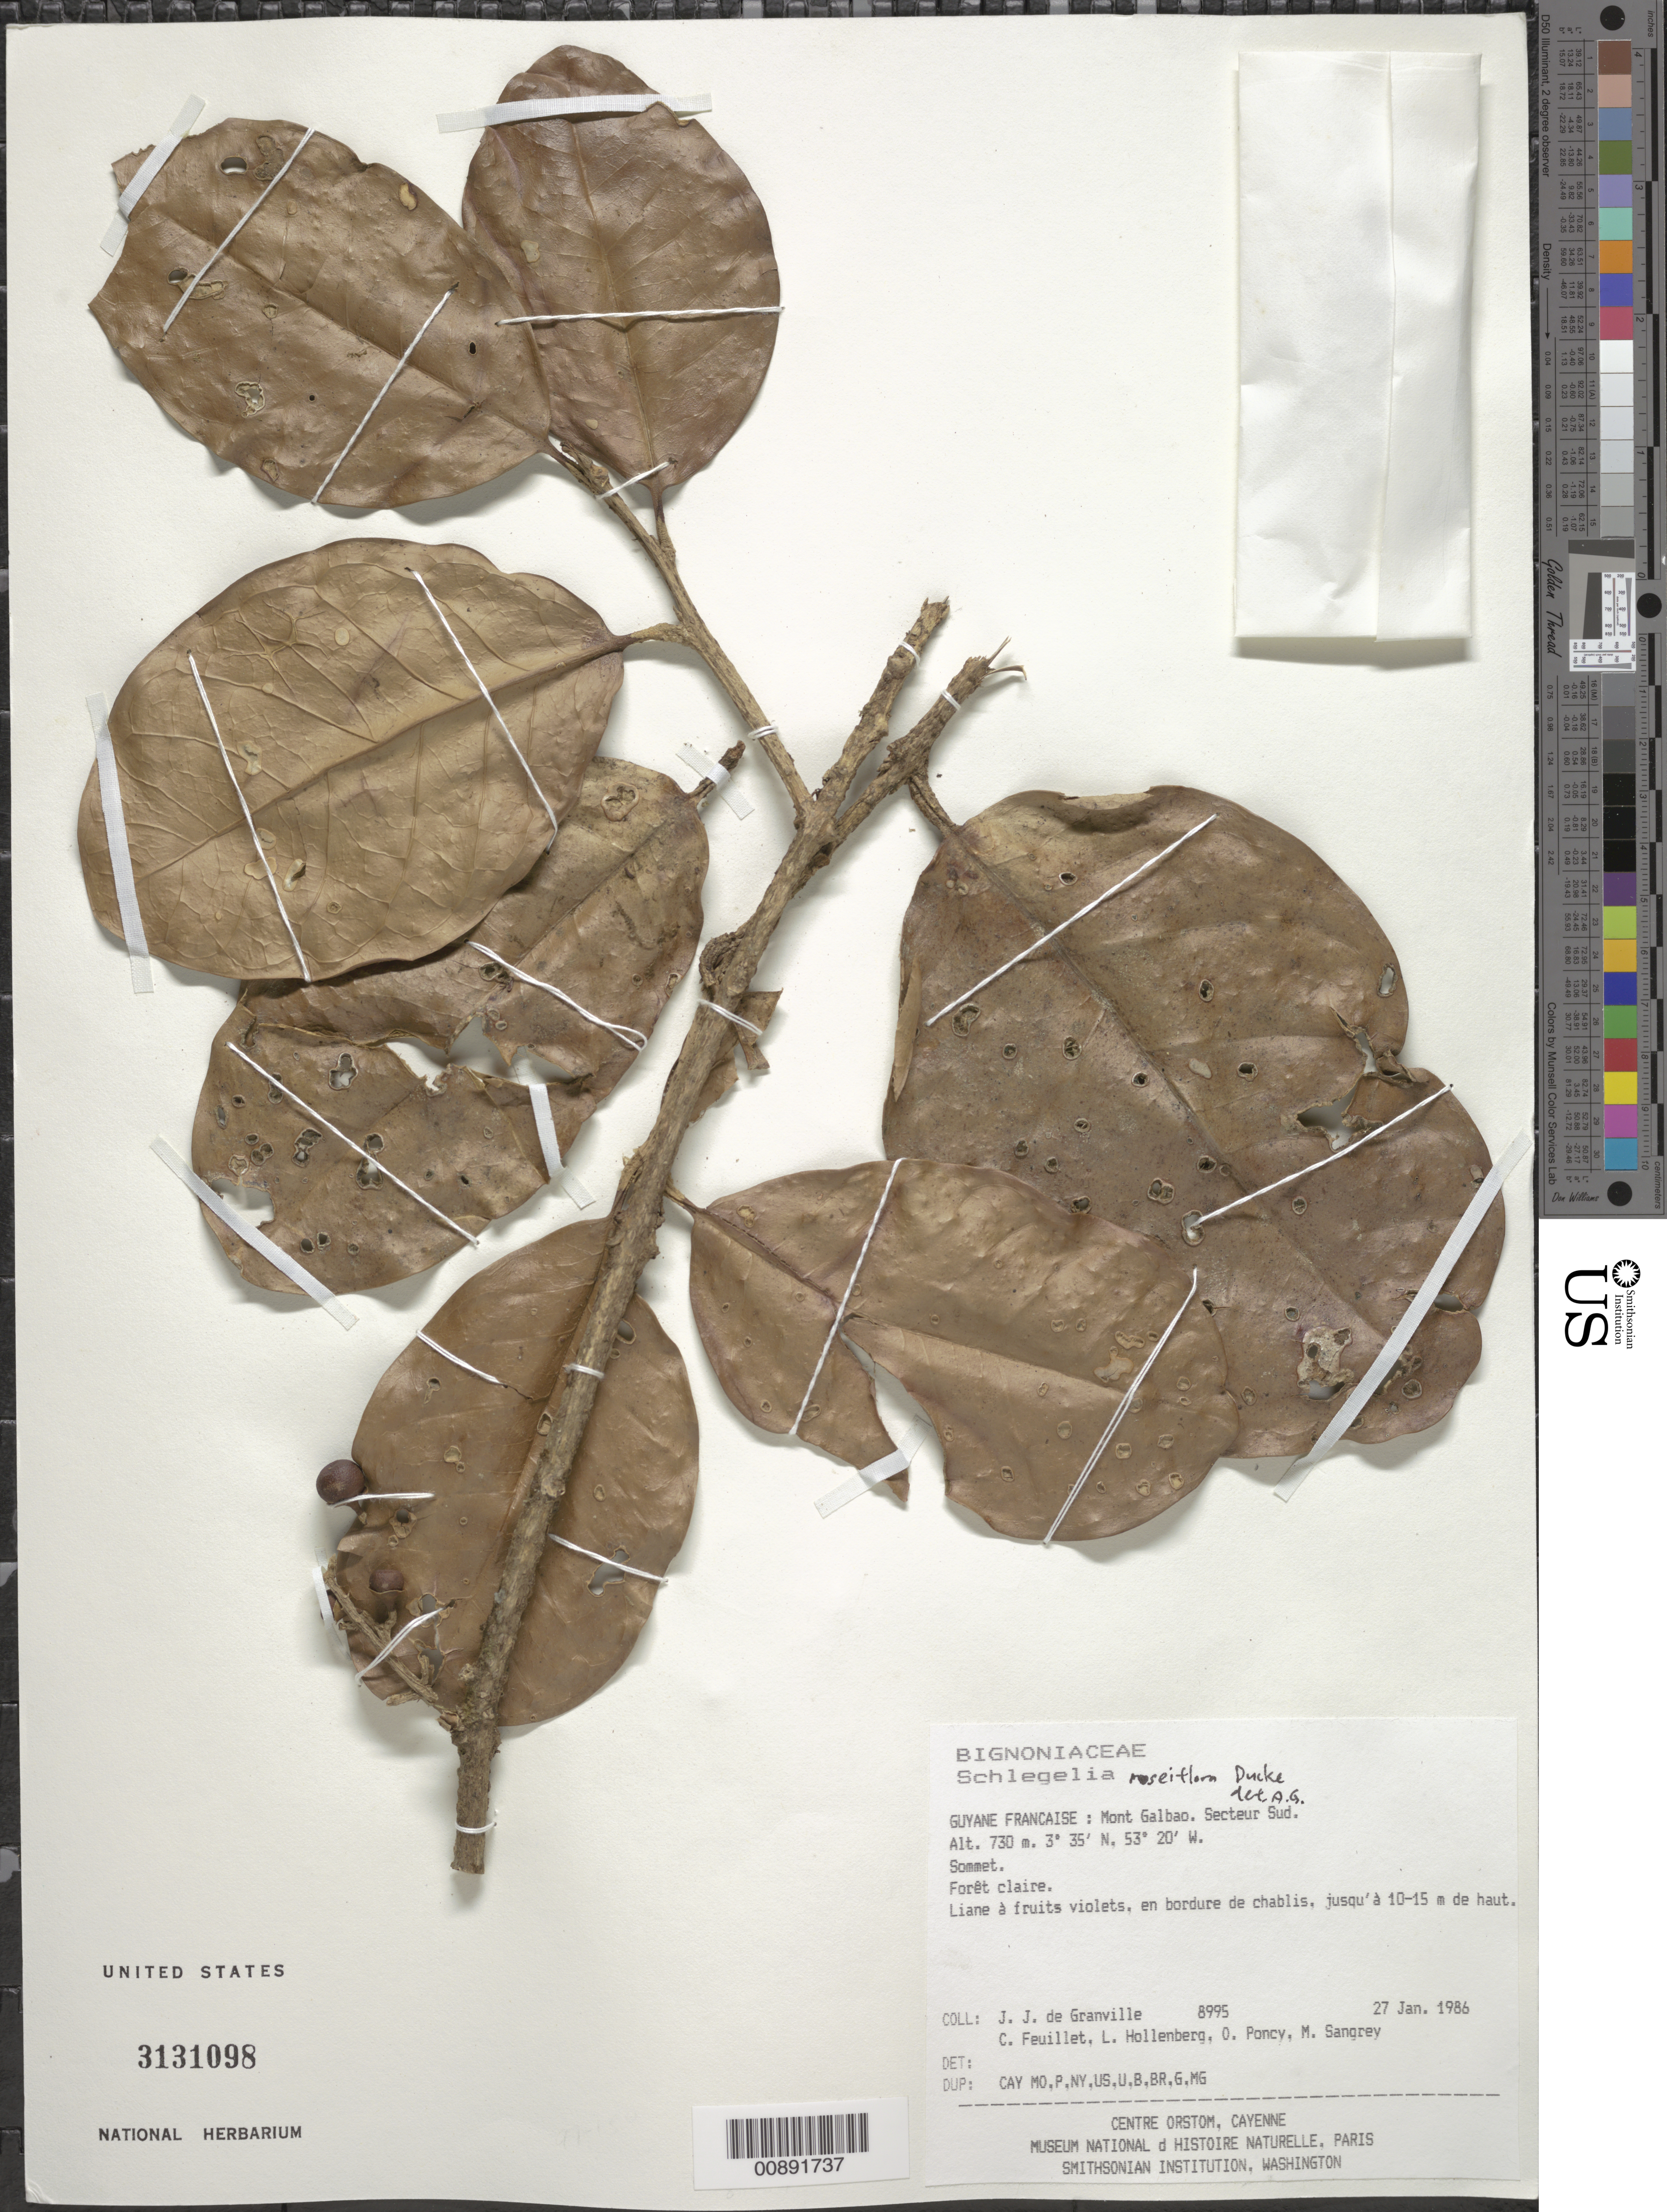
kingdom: Plantae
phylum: Tracheophyta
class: Magnoliopsida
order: Lamiales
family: Schlegeliaceae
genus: Schlegelia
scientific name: Schlegelia parviflora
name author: (Oerst.) Monach.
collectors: J.-J. de Granville, C. Feuillet, L. Hollenberg, O. Poncy & M. S. Sangrey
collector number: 8995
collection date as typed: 27-Jan-86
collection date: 1986-01-27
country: French Guiana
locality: Mont Galbao. Secteur Sud. Sommet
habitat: Forêt claire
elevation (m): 730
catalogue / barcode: US 3131098